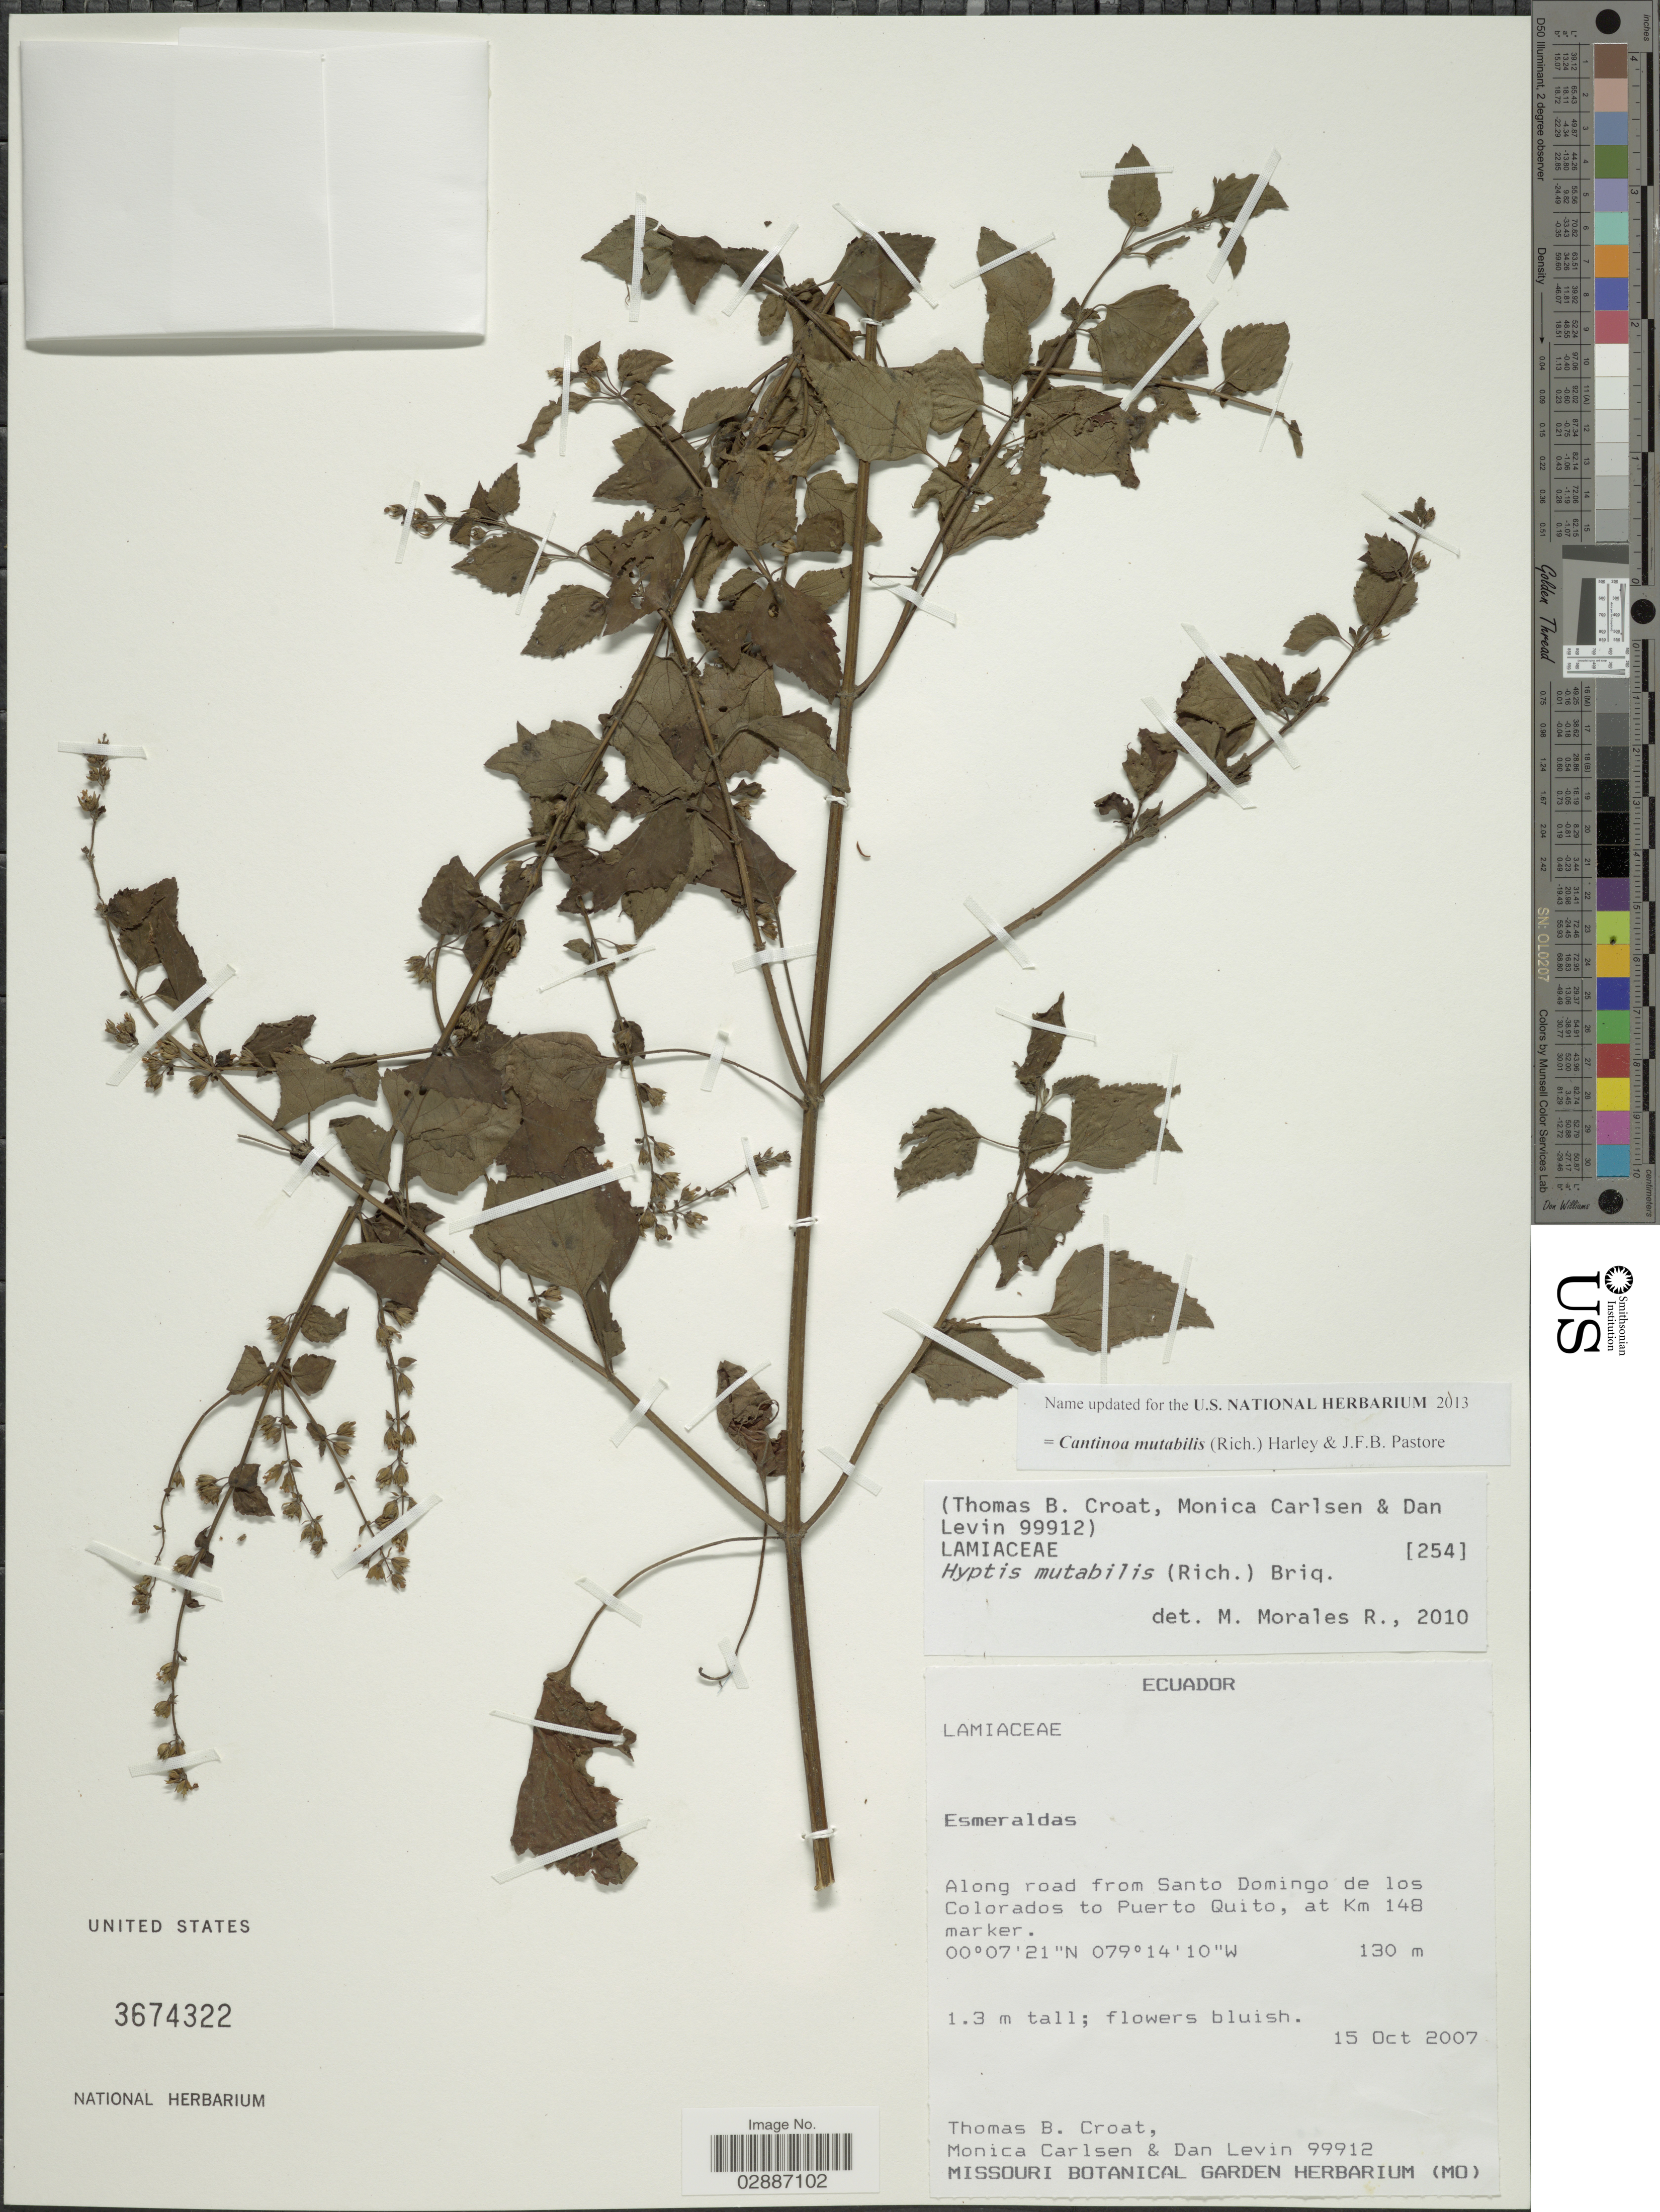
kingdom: Plantae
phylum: Tracheophyta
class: Magnoliopsida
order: Lamiales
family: Lamiaceae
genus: Cantinoa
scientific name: Cantinoa mutabilis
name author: (Epling) Harley & J.F.B. Pastore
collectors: T. B. Croat, M. M. Carlsen & D. Levin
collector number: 99912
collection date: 2007-10-15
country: Ecuador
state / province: Esmeraldas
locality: Along road from Santo Domingo de los Colorados to Puerto Quito, at Km 148 marker.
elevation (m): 130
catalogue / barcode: US 3674322